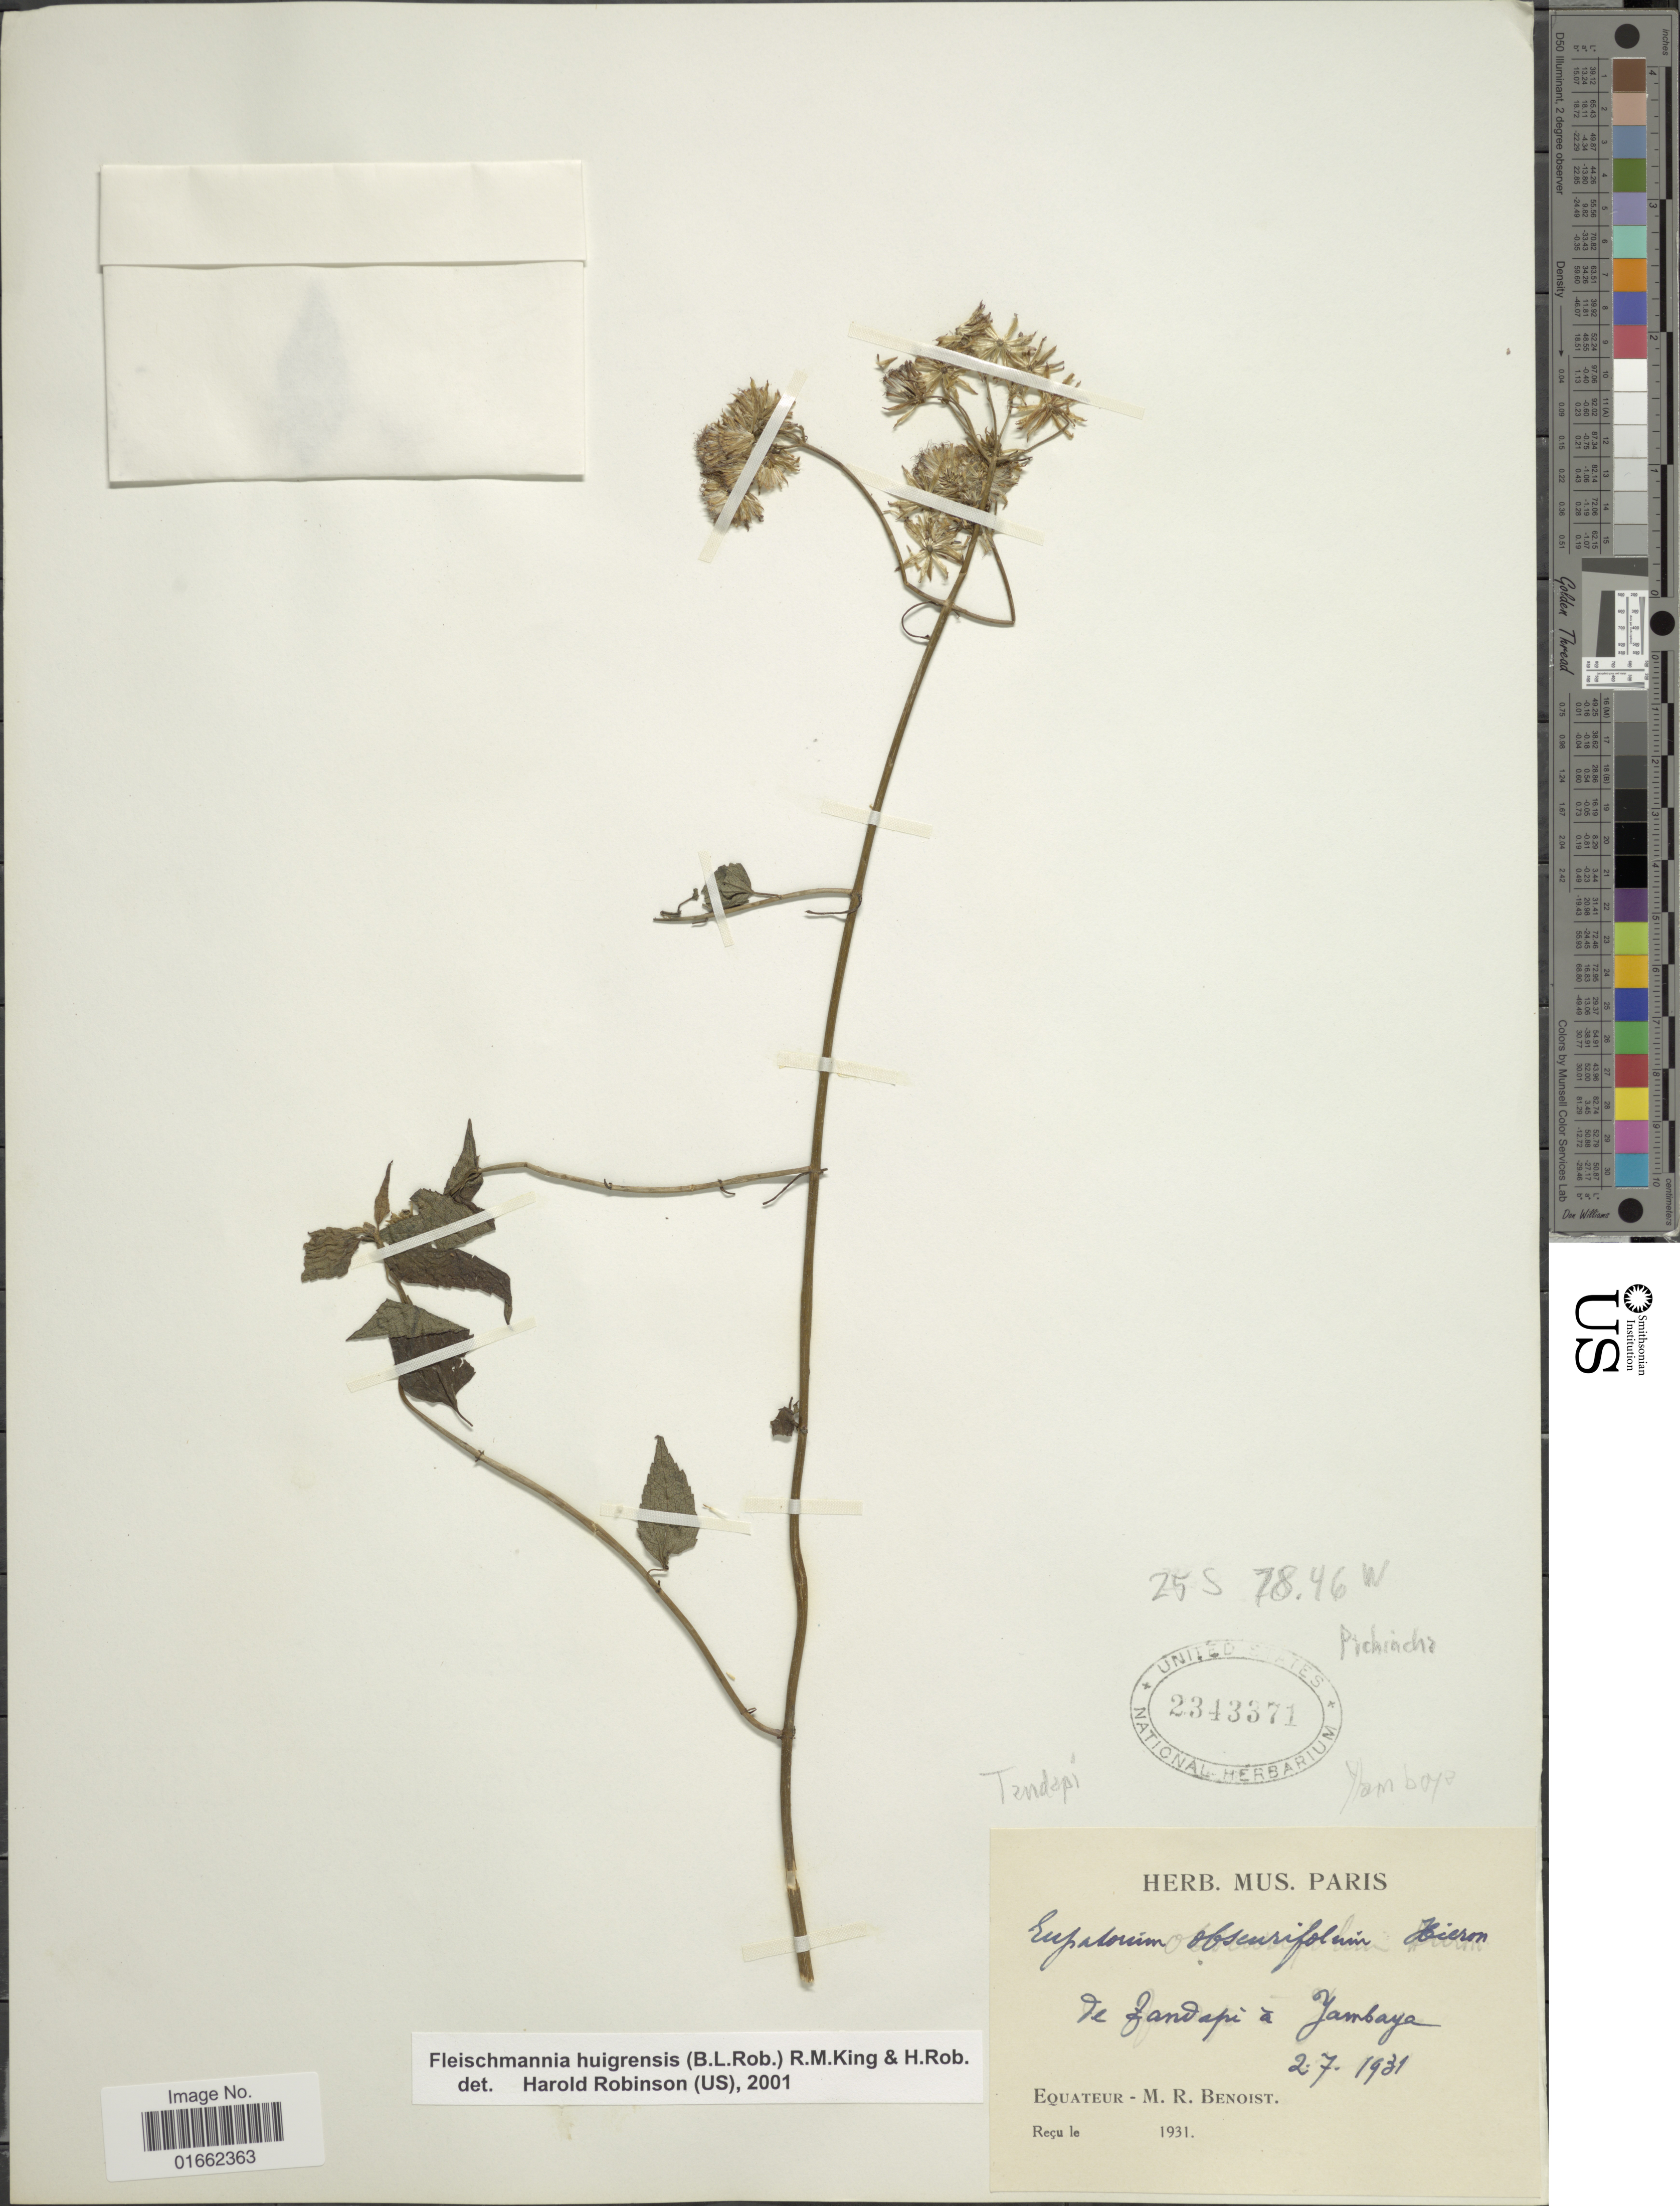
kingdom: Plantae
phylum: Tracheophyta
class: Magnoliopsida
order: Asterales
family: Asteraceae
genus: Fleischmannia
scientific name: Fleischmannia obscurifolia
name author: (Hieron.) R.M. King & H. Rob.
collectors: R. Benoist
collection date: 1931-07-02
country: Ecuador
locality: De fandapi à Yambaya [interpreted]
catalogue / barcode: US 2343371